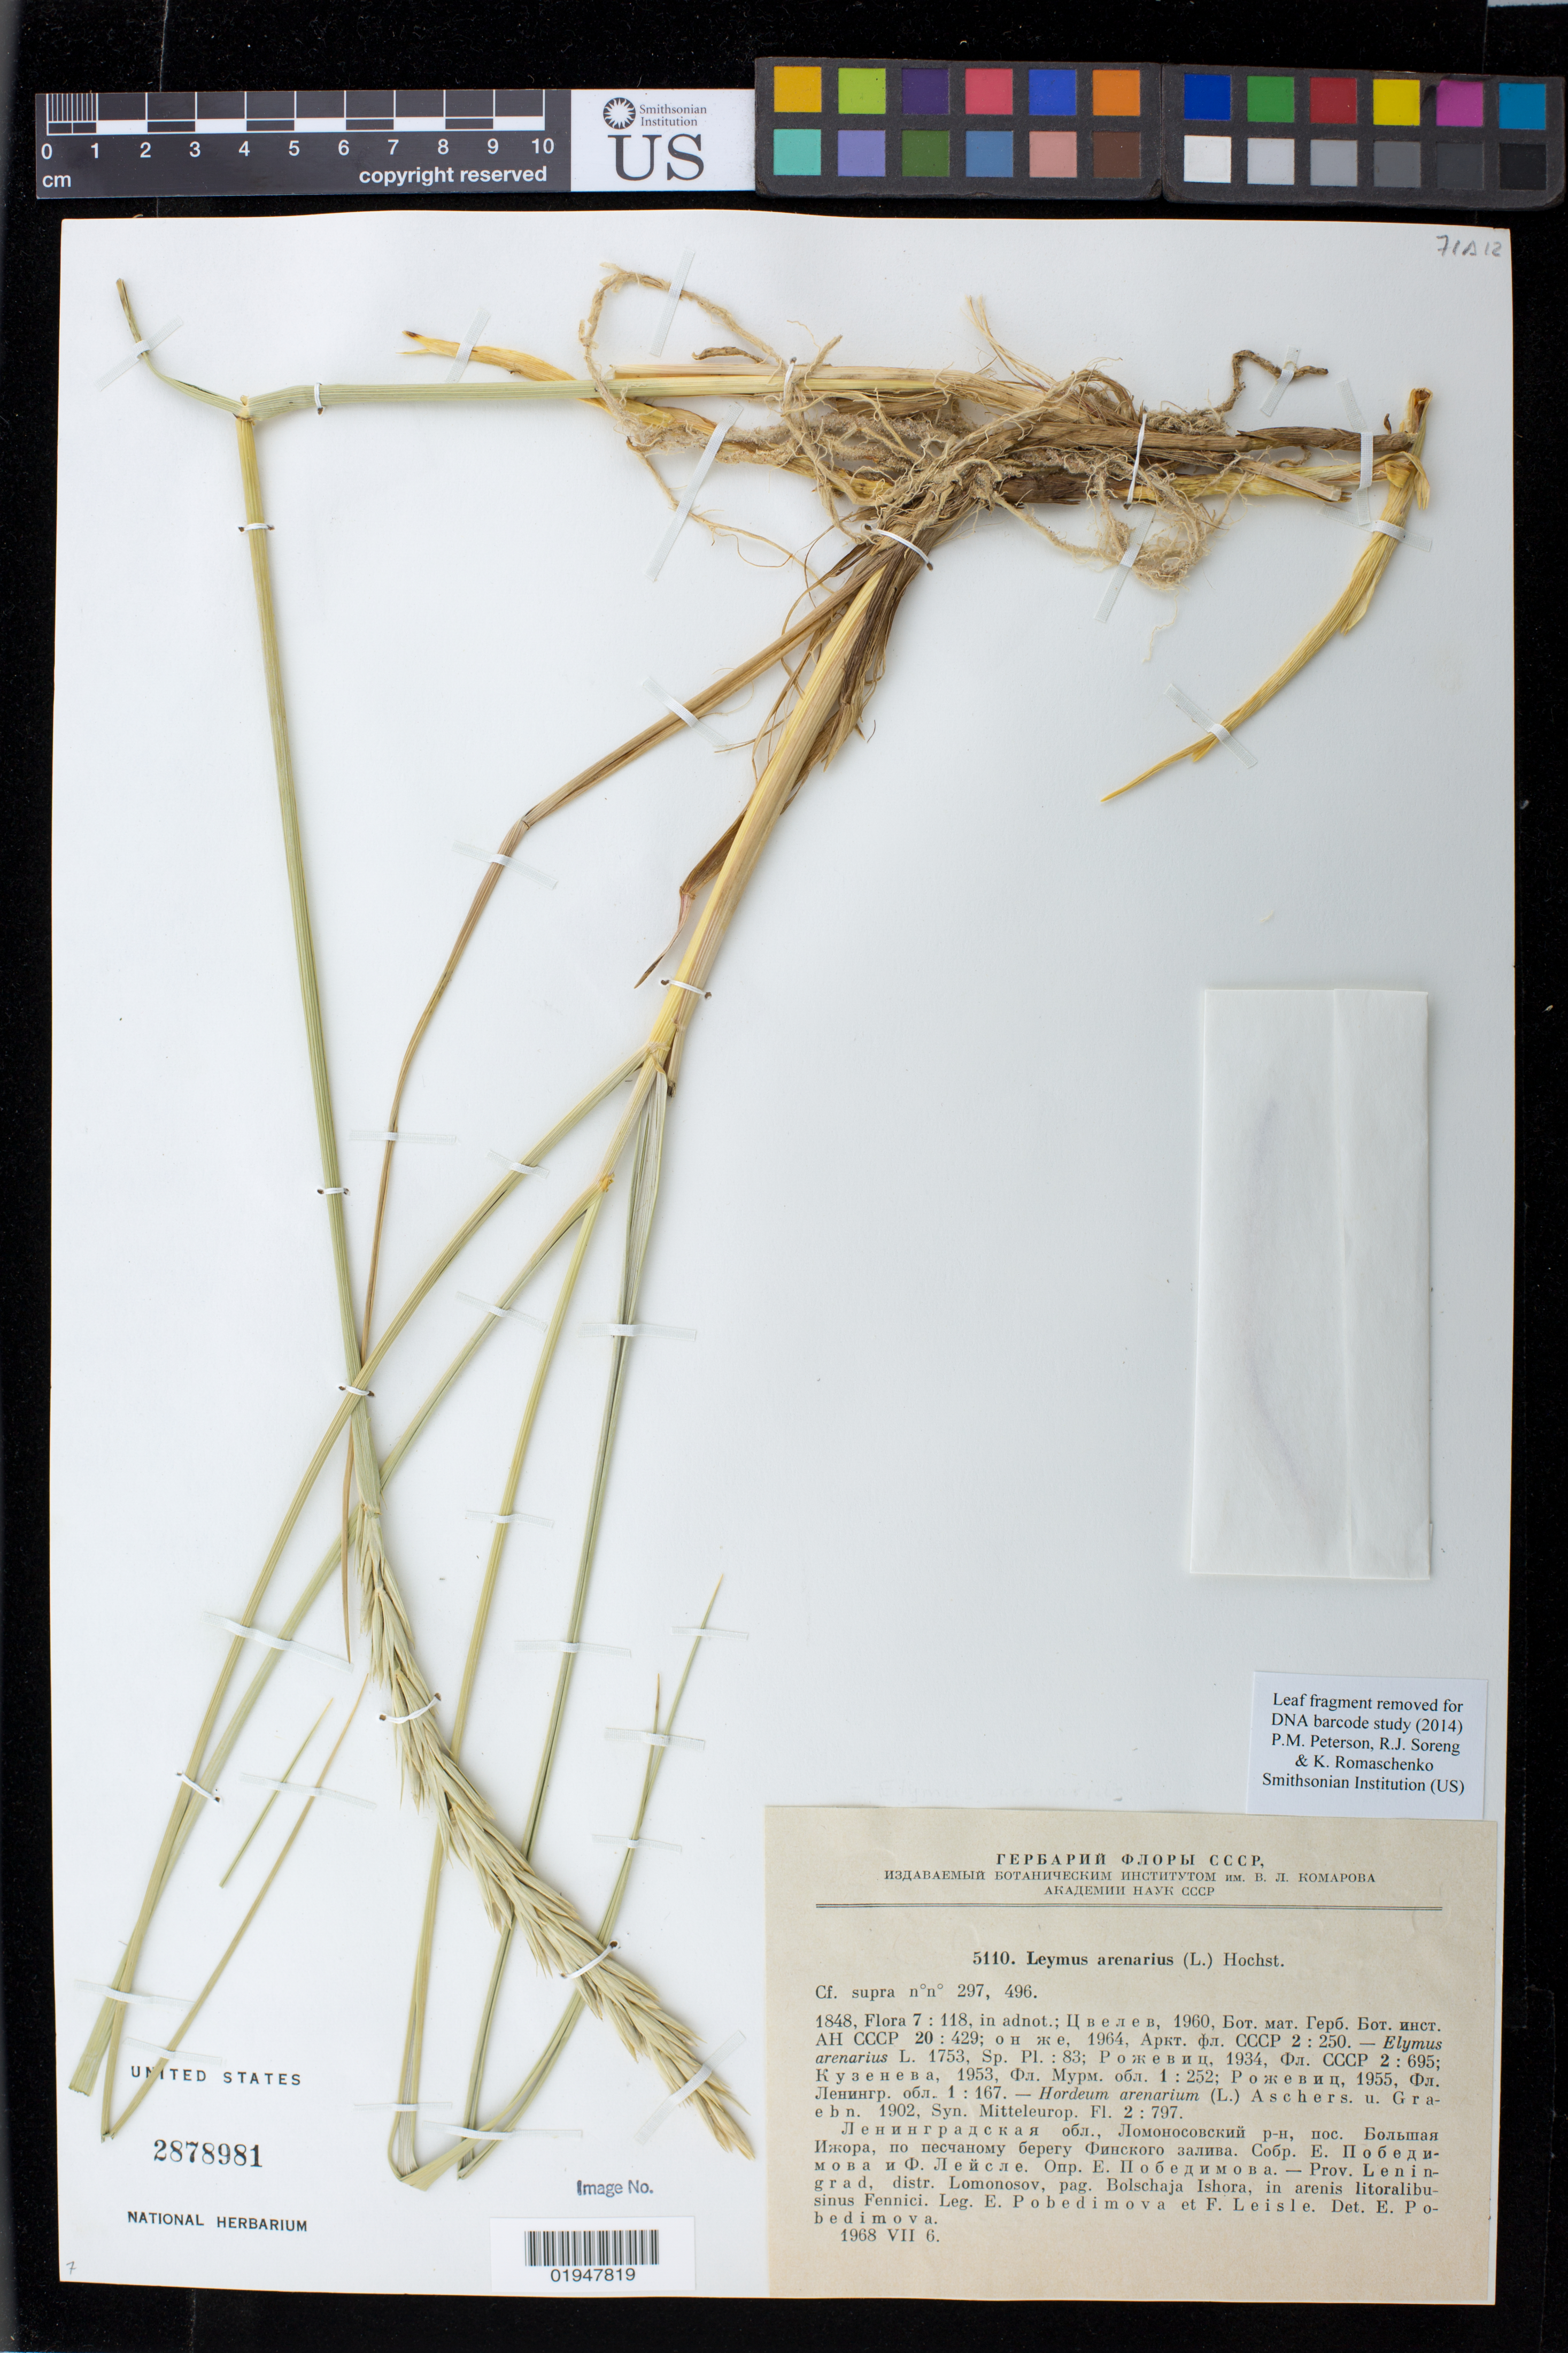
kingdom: Plantae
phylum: Tracheophyta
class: Liliopsida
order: Poales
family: Poaceae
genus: Leymus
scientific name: Leymus arenarius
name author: (L.) Hochst.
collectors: E. Pobedimova & F. Leisle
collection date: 1968-07-06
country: Russian Federation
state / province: St. Petersburg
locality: Prov. Leningrad, distr. Lomonosov, pag. Bolschaja Ishora [Bolshaya Izhora]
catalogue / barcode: US 2878981